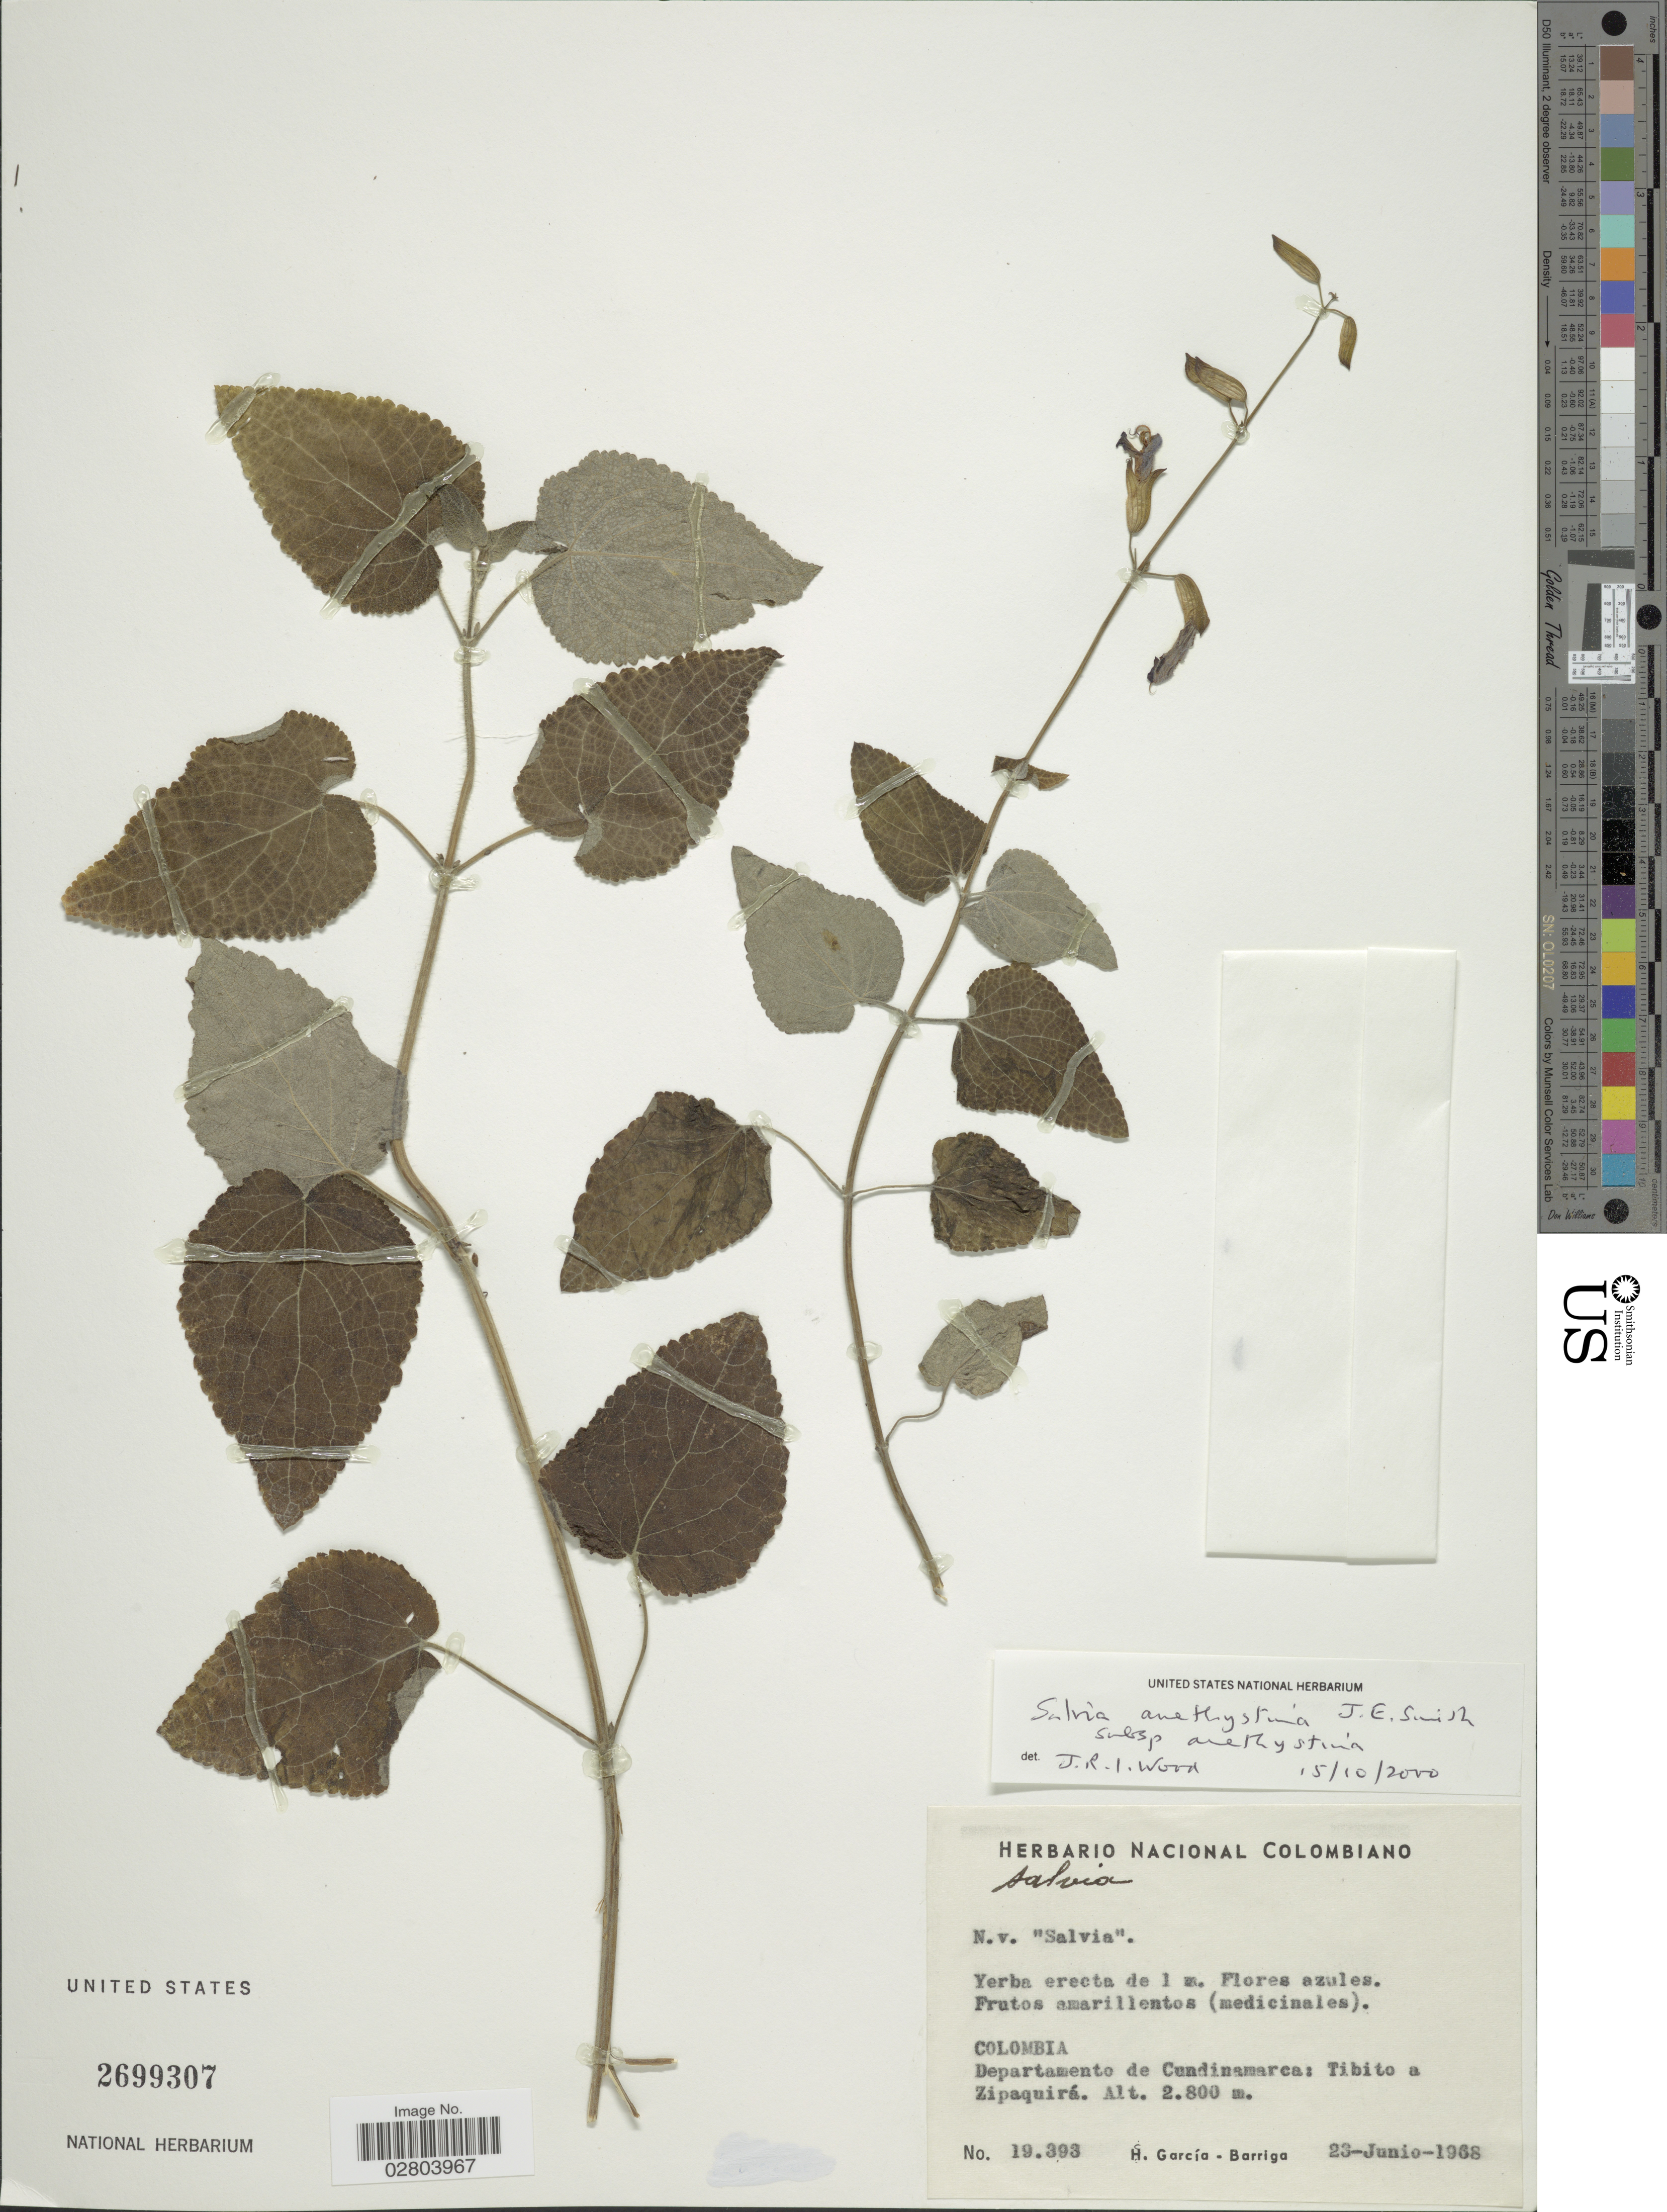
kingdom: Plantae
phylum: Tracheophyta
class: Magnoliopsida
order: Lamiales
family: Lamiaceae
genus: Salvia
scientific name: Salvia amethystina subsp. amethystina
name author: Sm.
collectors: H. García Barriga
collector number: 19393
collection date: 1968-06-23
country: Colombia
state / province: Cundinamarca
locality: Departamento de Cundinamarca: Tibito a Zipaquirá.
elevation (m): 2800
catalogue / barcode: US 2699307